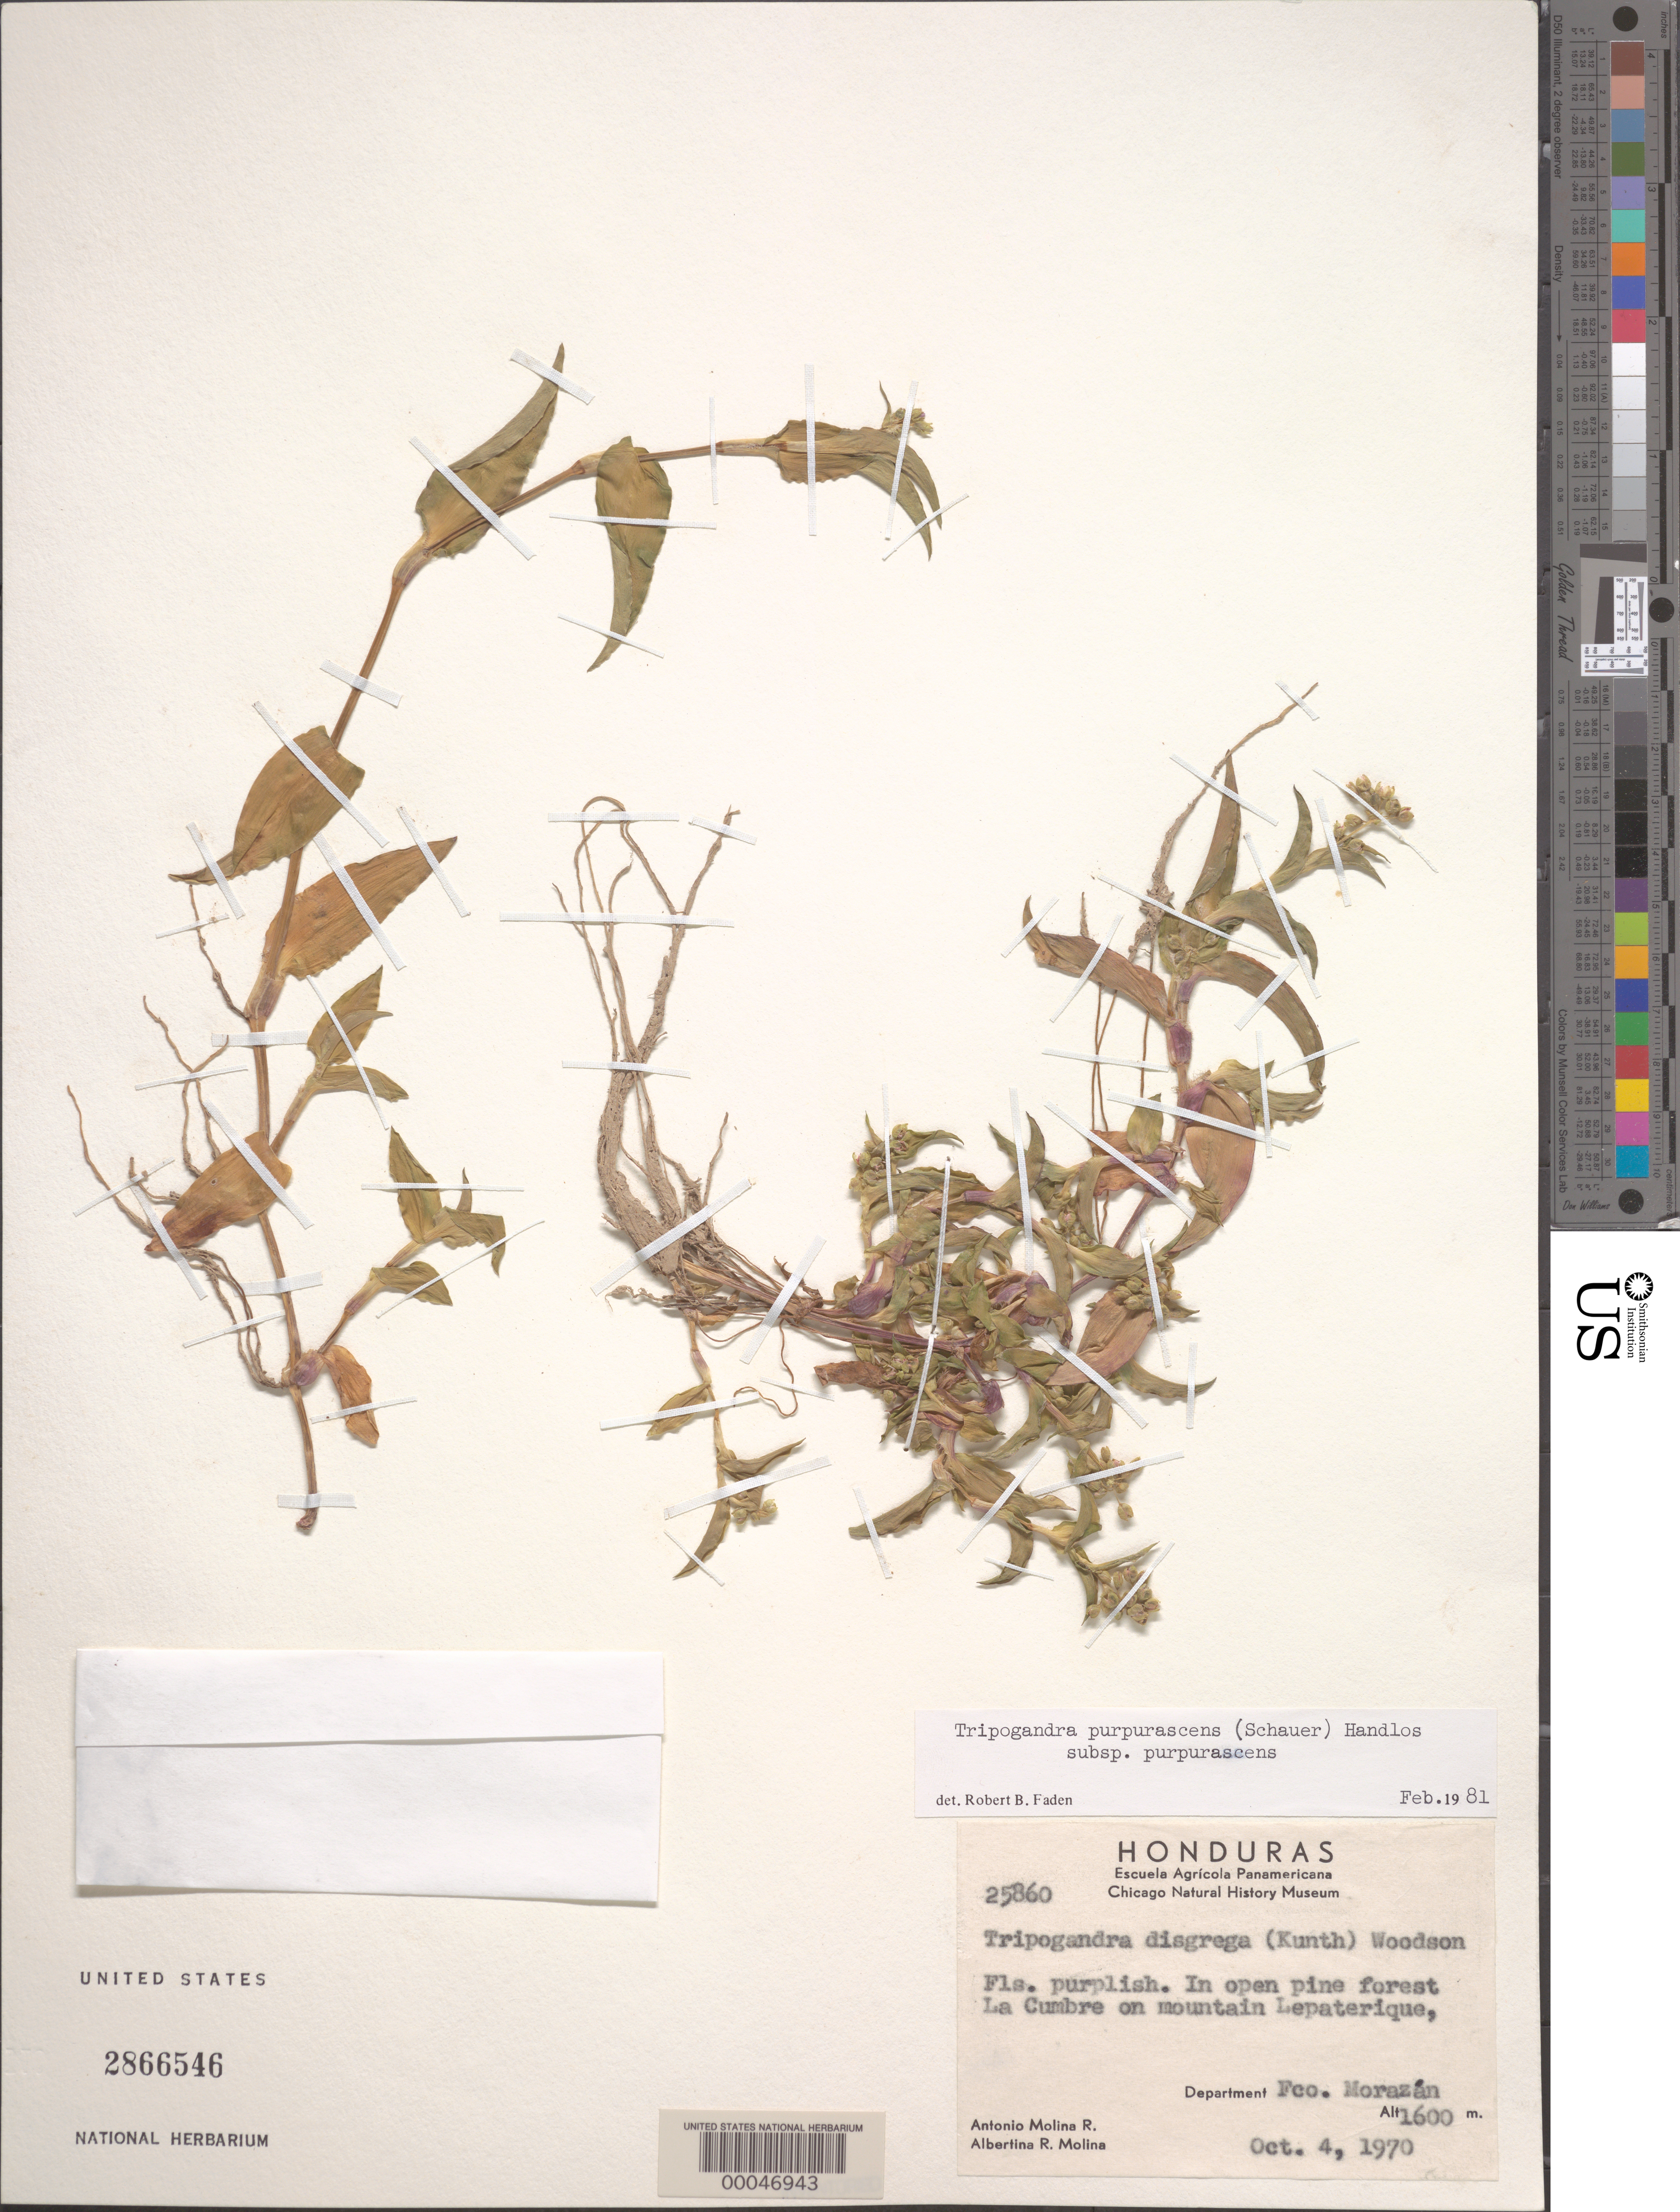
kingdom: Plantae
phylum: Tracheophyta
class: Liliopsida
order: Commelinales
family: Commelinaceae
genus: Tripogandra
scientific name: Tripogandra purpurascens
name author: (S. Schauer) Handlos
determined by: Faden, Robert B., (US), Smithsonian Institution - National Museum of Natural History (UNITED STATES)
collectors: A. Molina R. & A. Molina R.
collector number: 25860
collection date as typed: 04 Oct 1970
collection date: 1970-10-04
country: Honduras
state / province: Fco. Morazán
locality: La Cumbre, Lepaterique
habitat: Open pine forest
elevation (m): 1600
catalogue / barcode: US 2866546